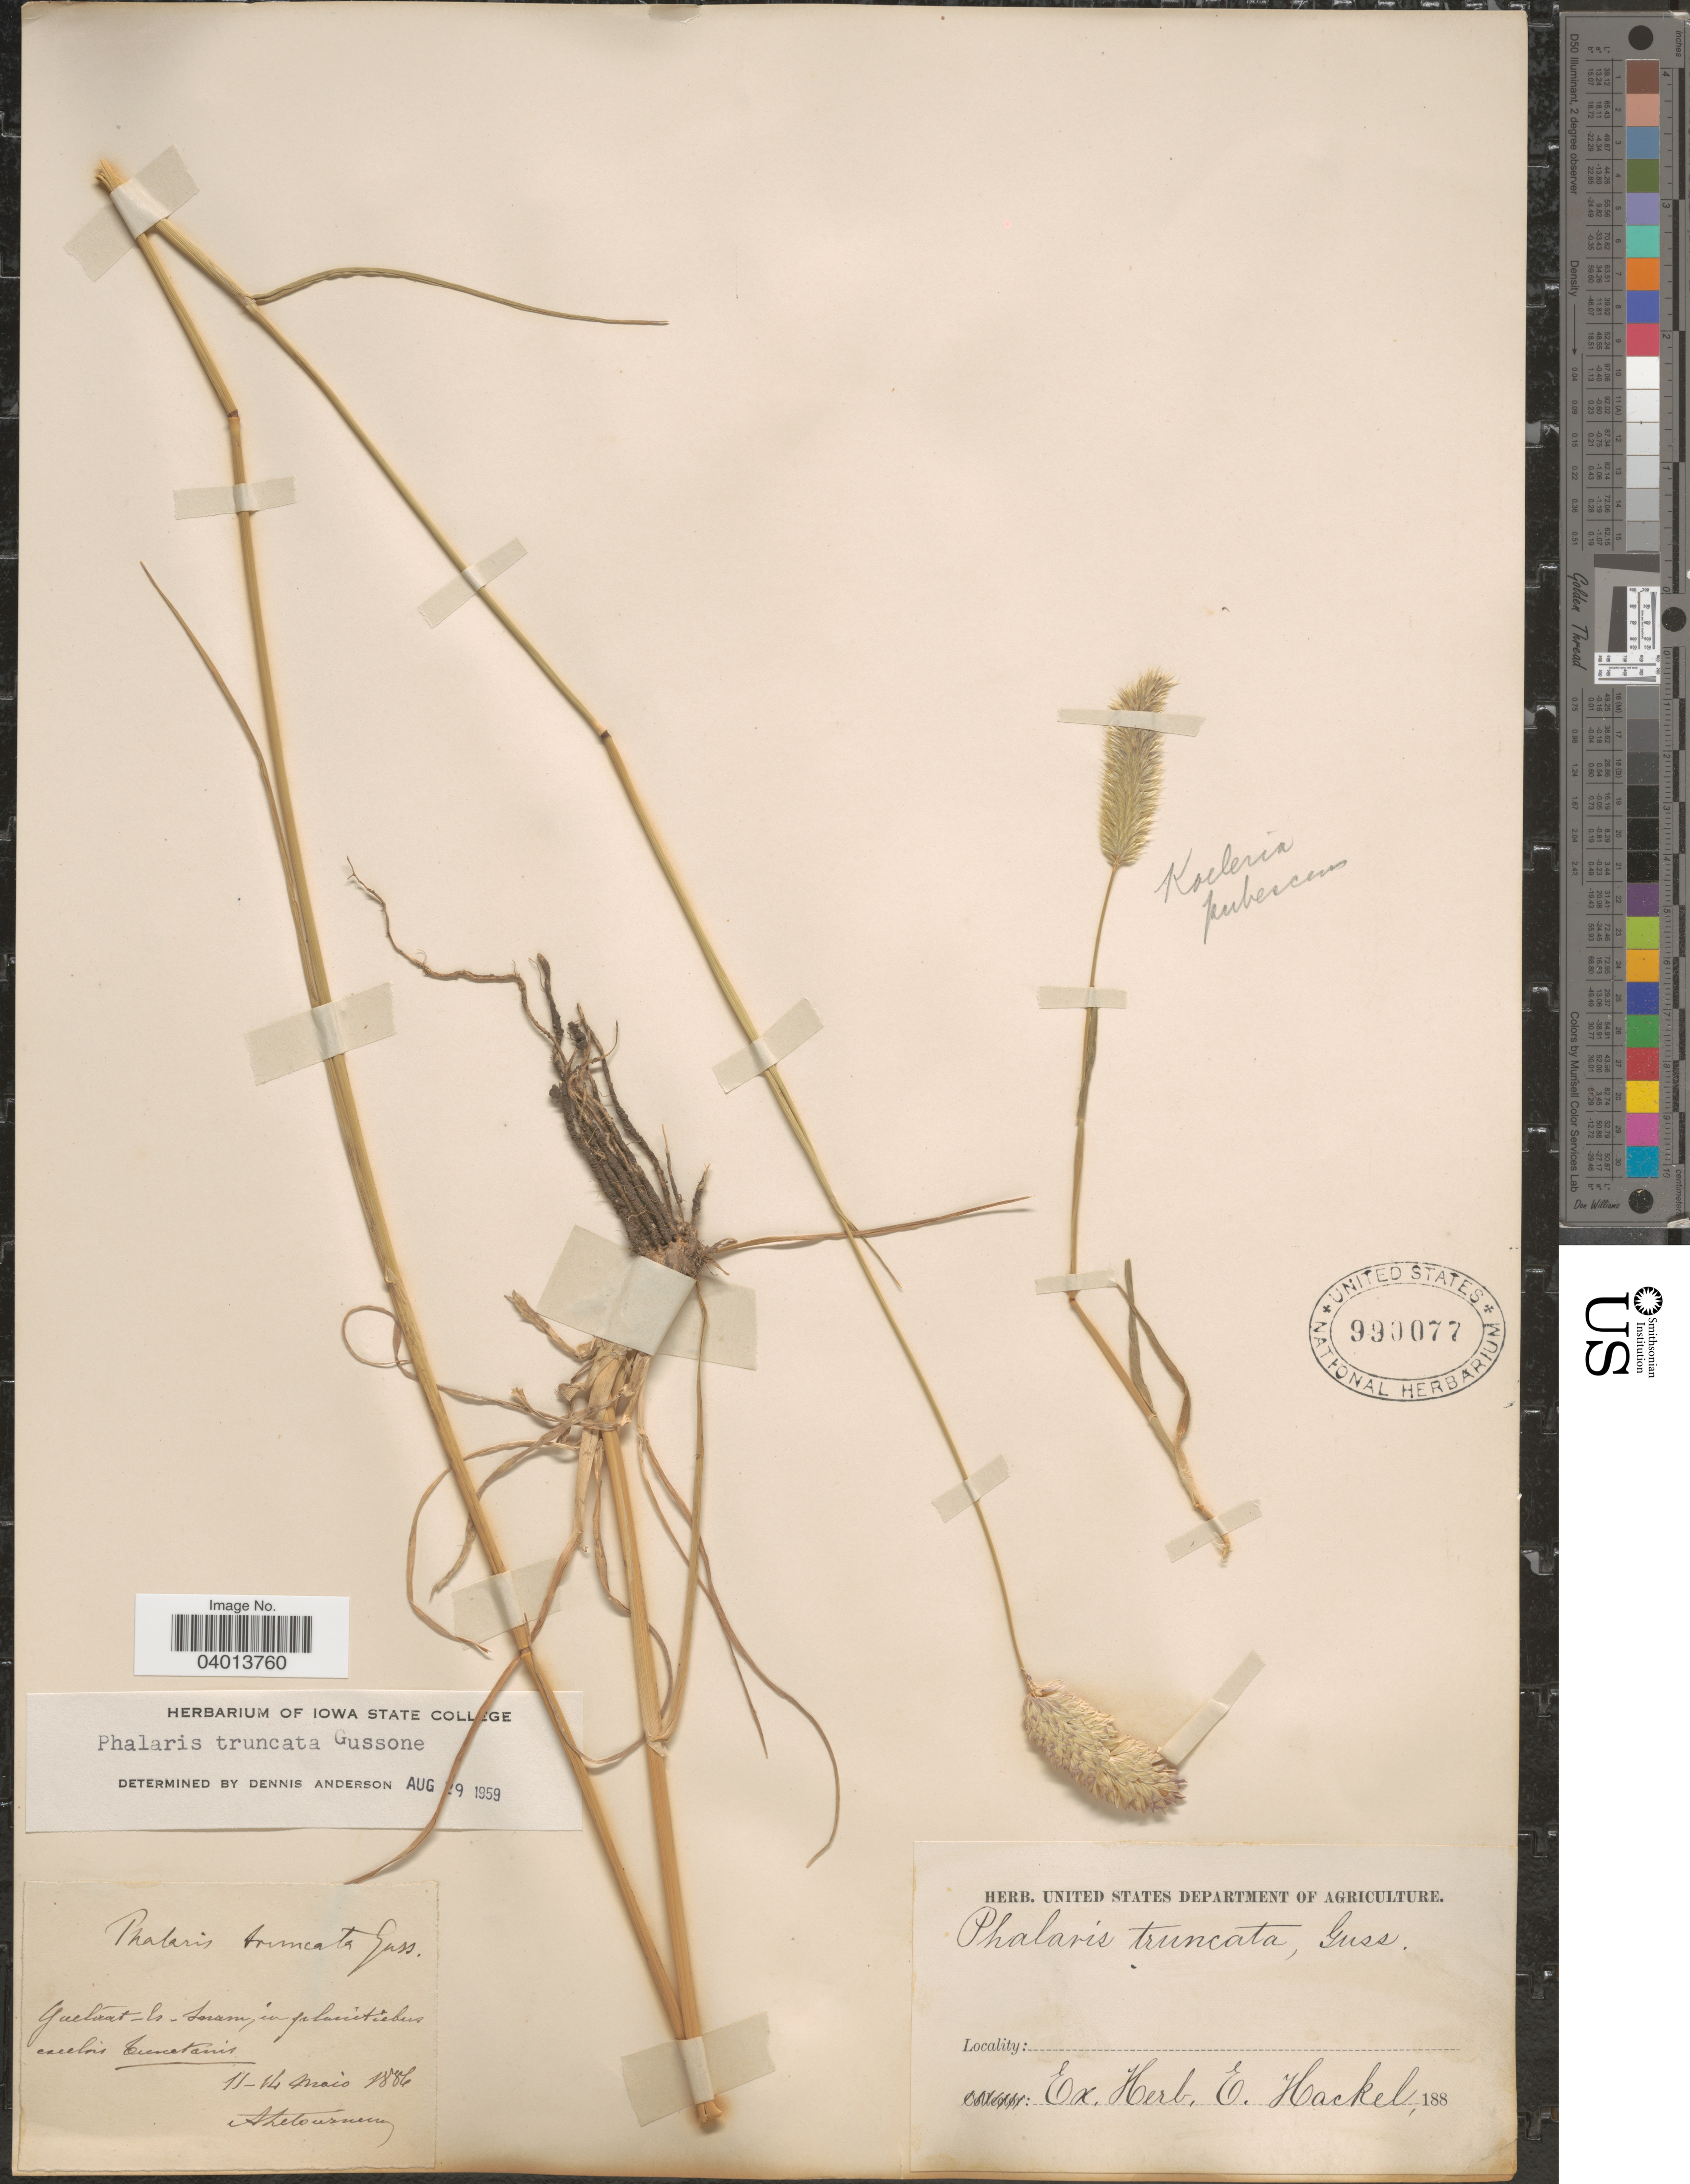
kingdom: Plantae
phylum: Tracheophyta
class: Liliopsida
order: Poales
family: Poaceae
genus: Phalaris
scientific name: Phalaris truncata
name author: Gussone ex Bertol.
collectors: A. Letourneux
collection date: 1886-05-11/1886-05-14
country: Tunisia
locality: Gaulaat-Es-Snam [interpreted], in planitibus excelsis Tunetanis.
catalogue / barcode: US 990077